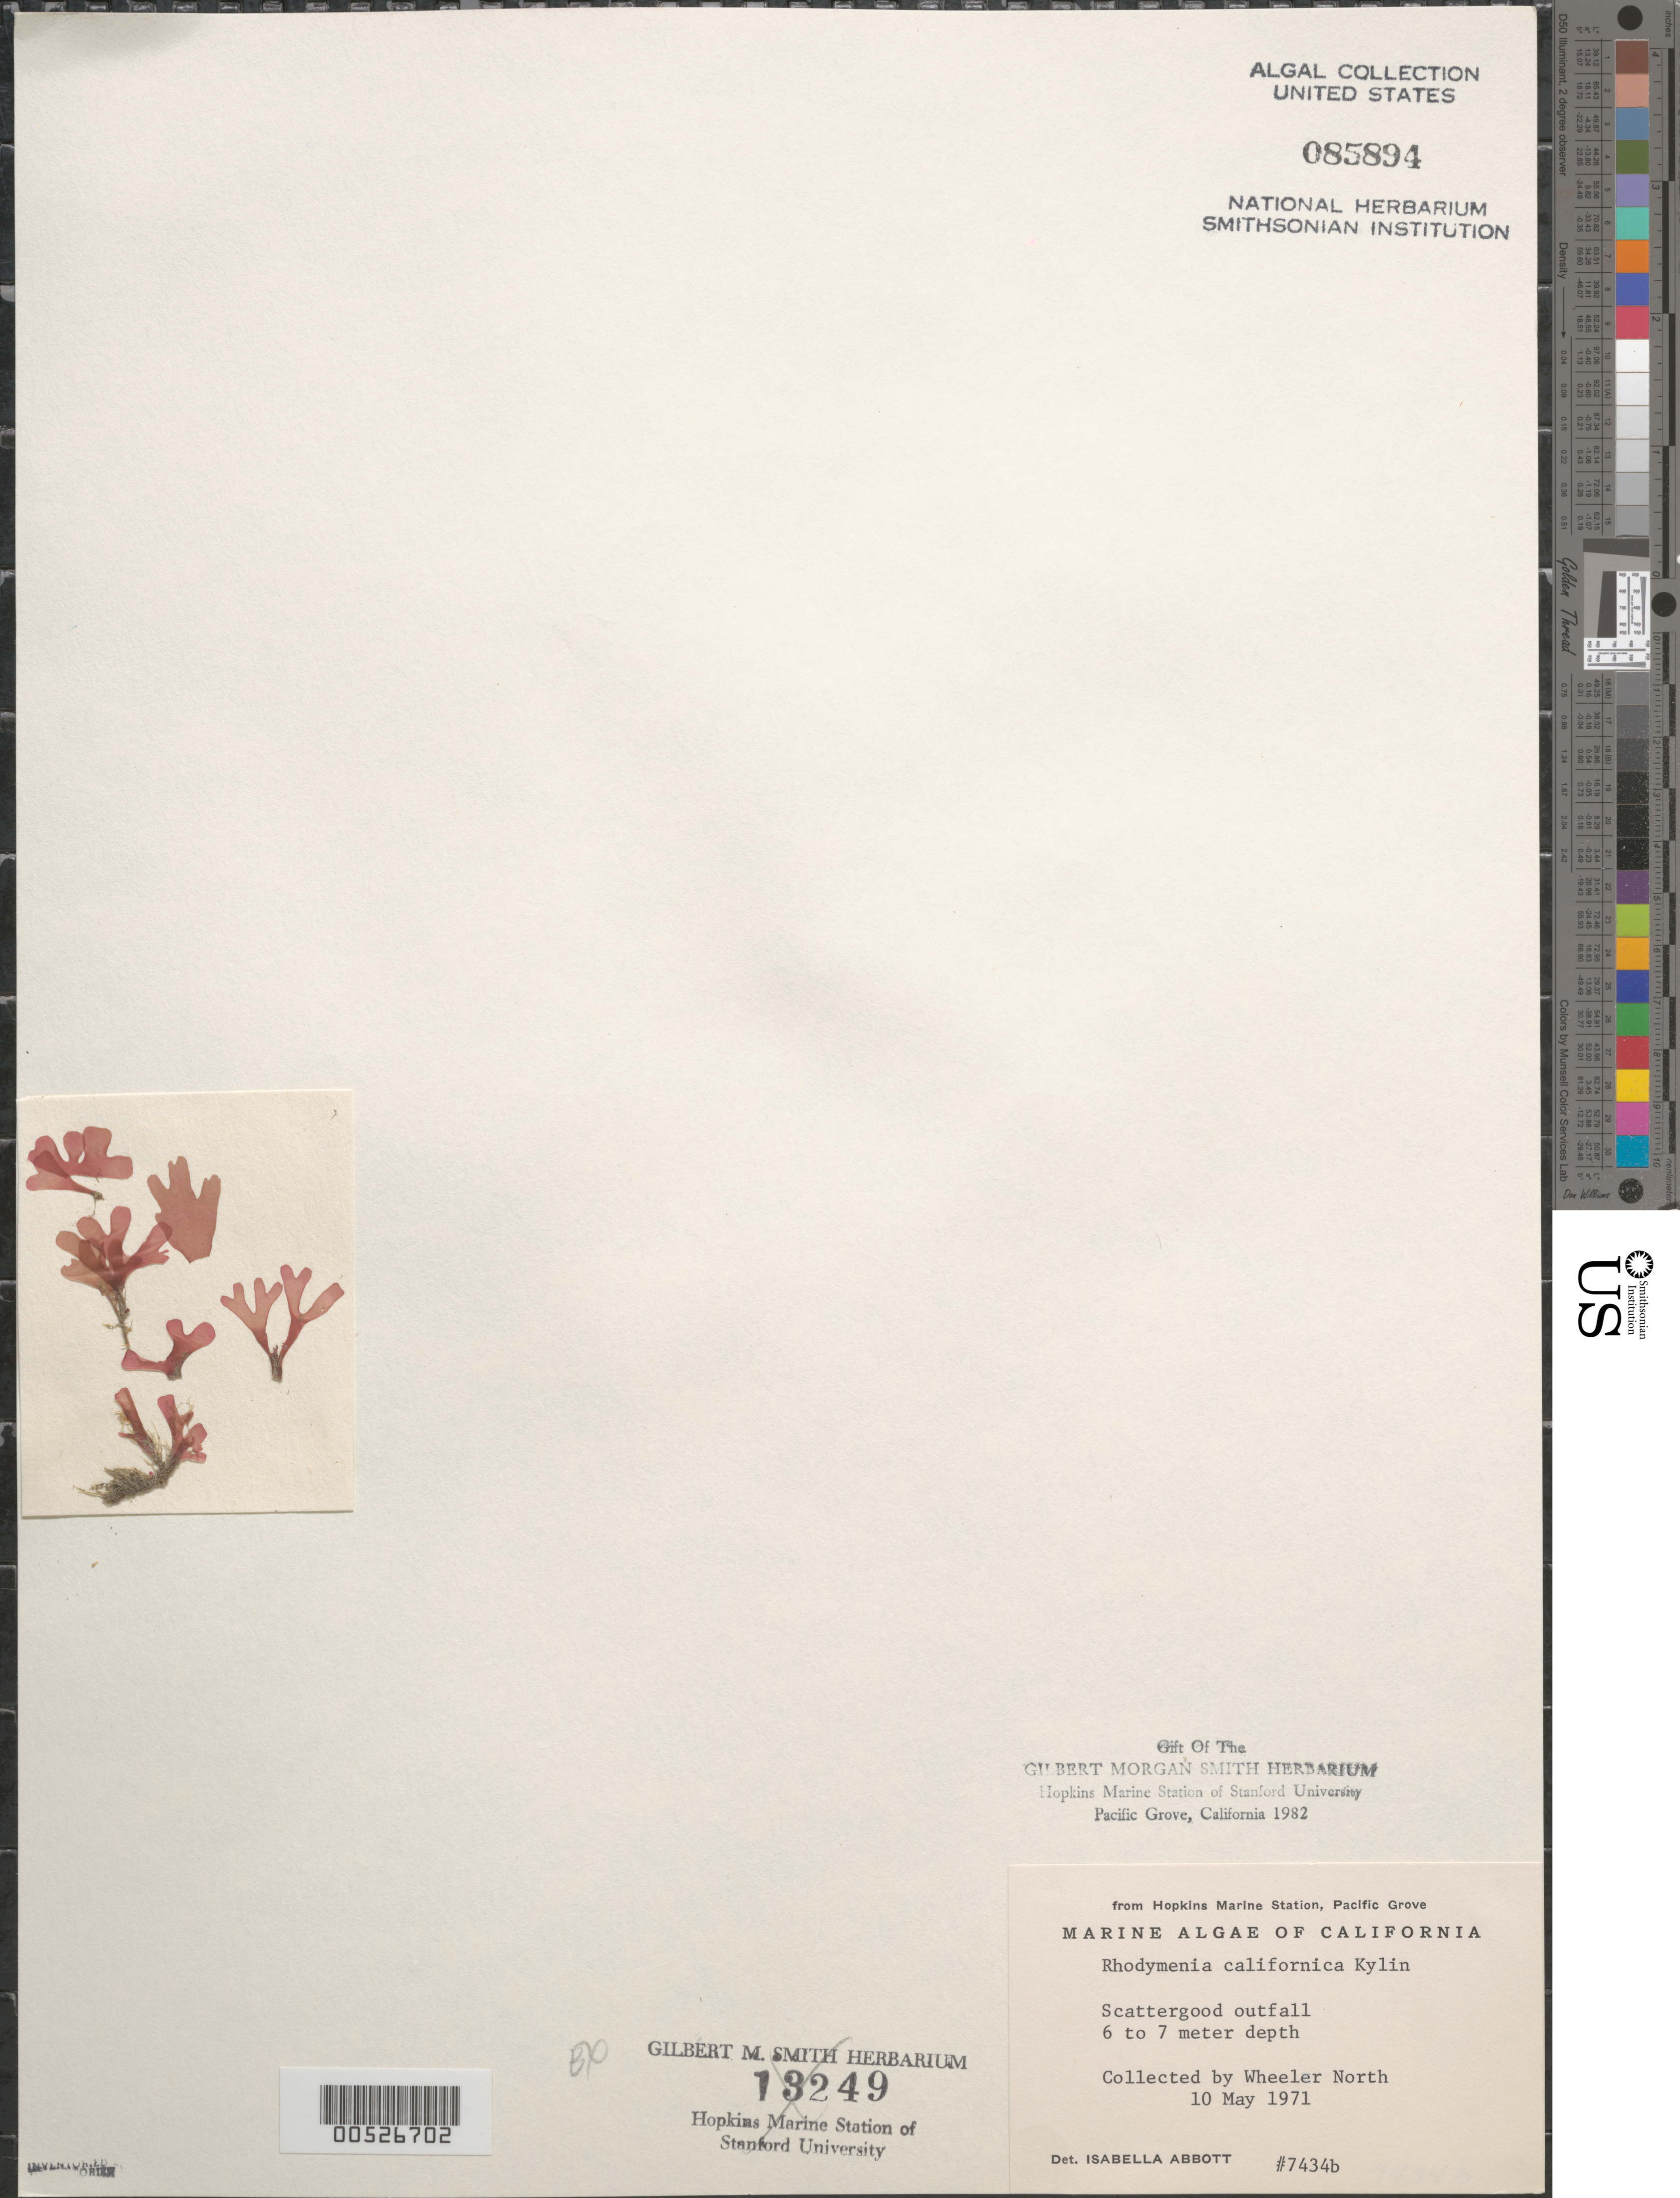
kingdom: Plantae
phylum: Rhodophyta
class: Florideophyceae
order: Rhodymeniales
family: Rhodymeniaceae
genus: Rhodymenia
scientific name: Rhodymenia californica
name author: Kylin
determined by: Abbott, Isabella A.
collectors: W. North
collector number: IAA 7434b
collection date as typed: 10 May 1971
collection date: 1971-05-10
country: United States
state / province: California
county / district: Los Angeles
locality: Scattergood Outfall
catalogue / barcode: US 85894